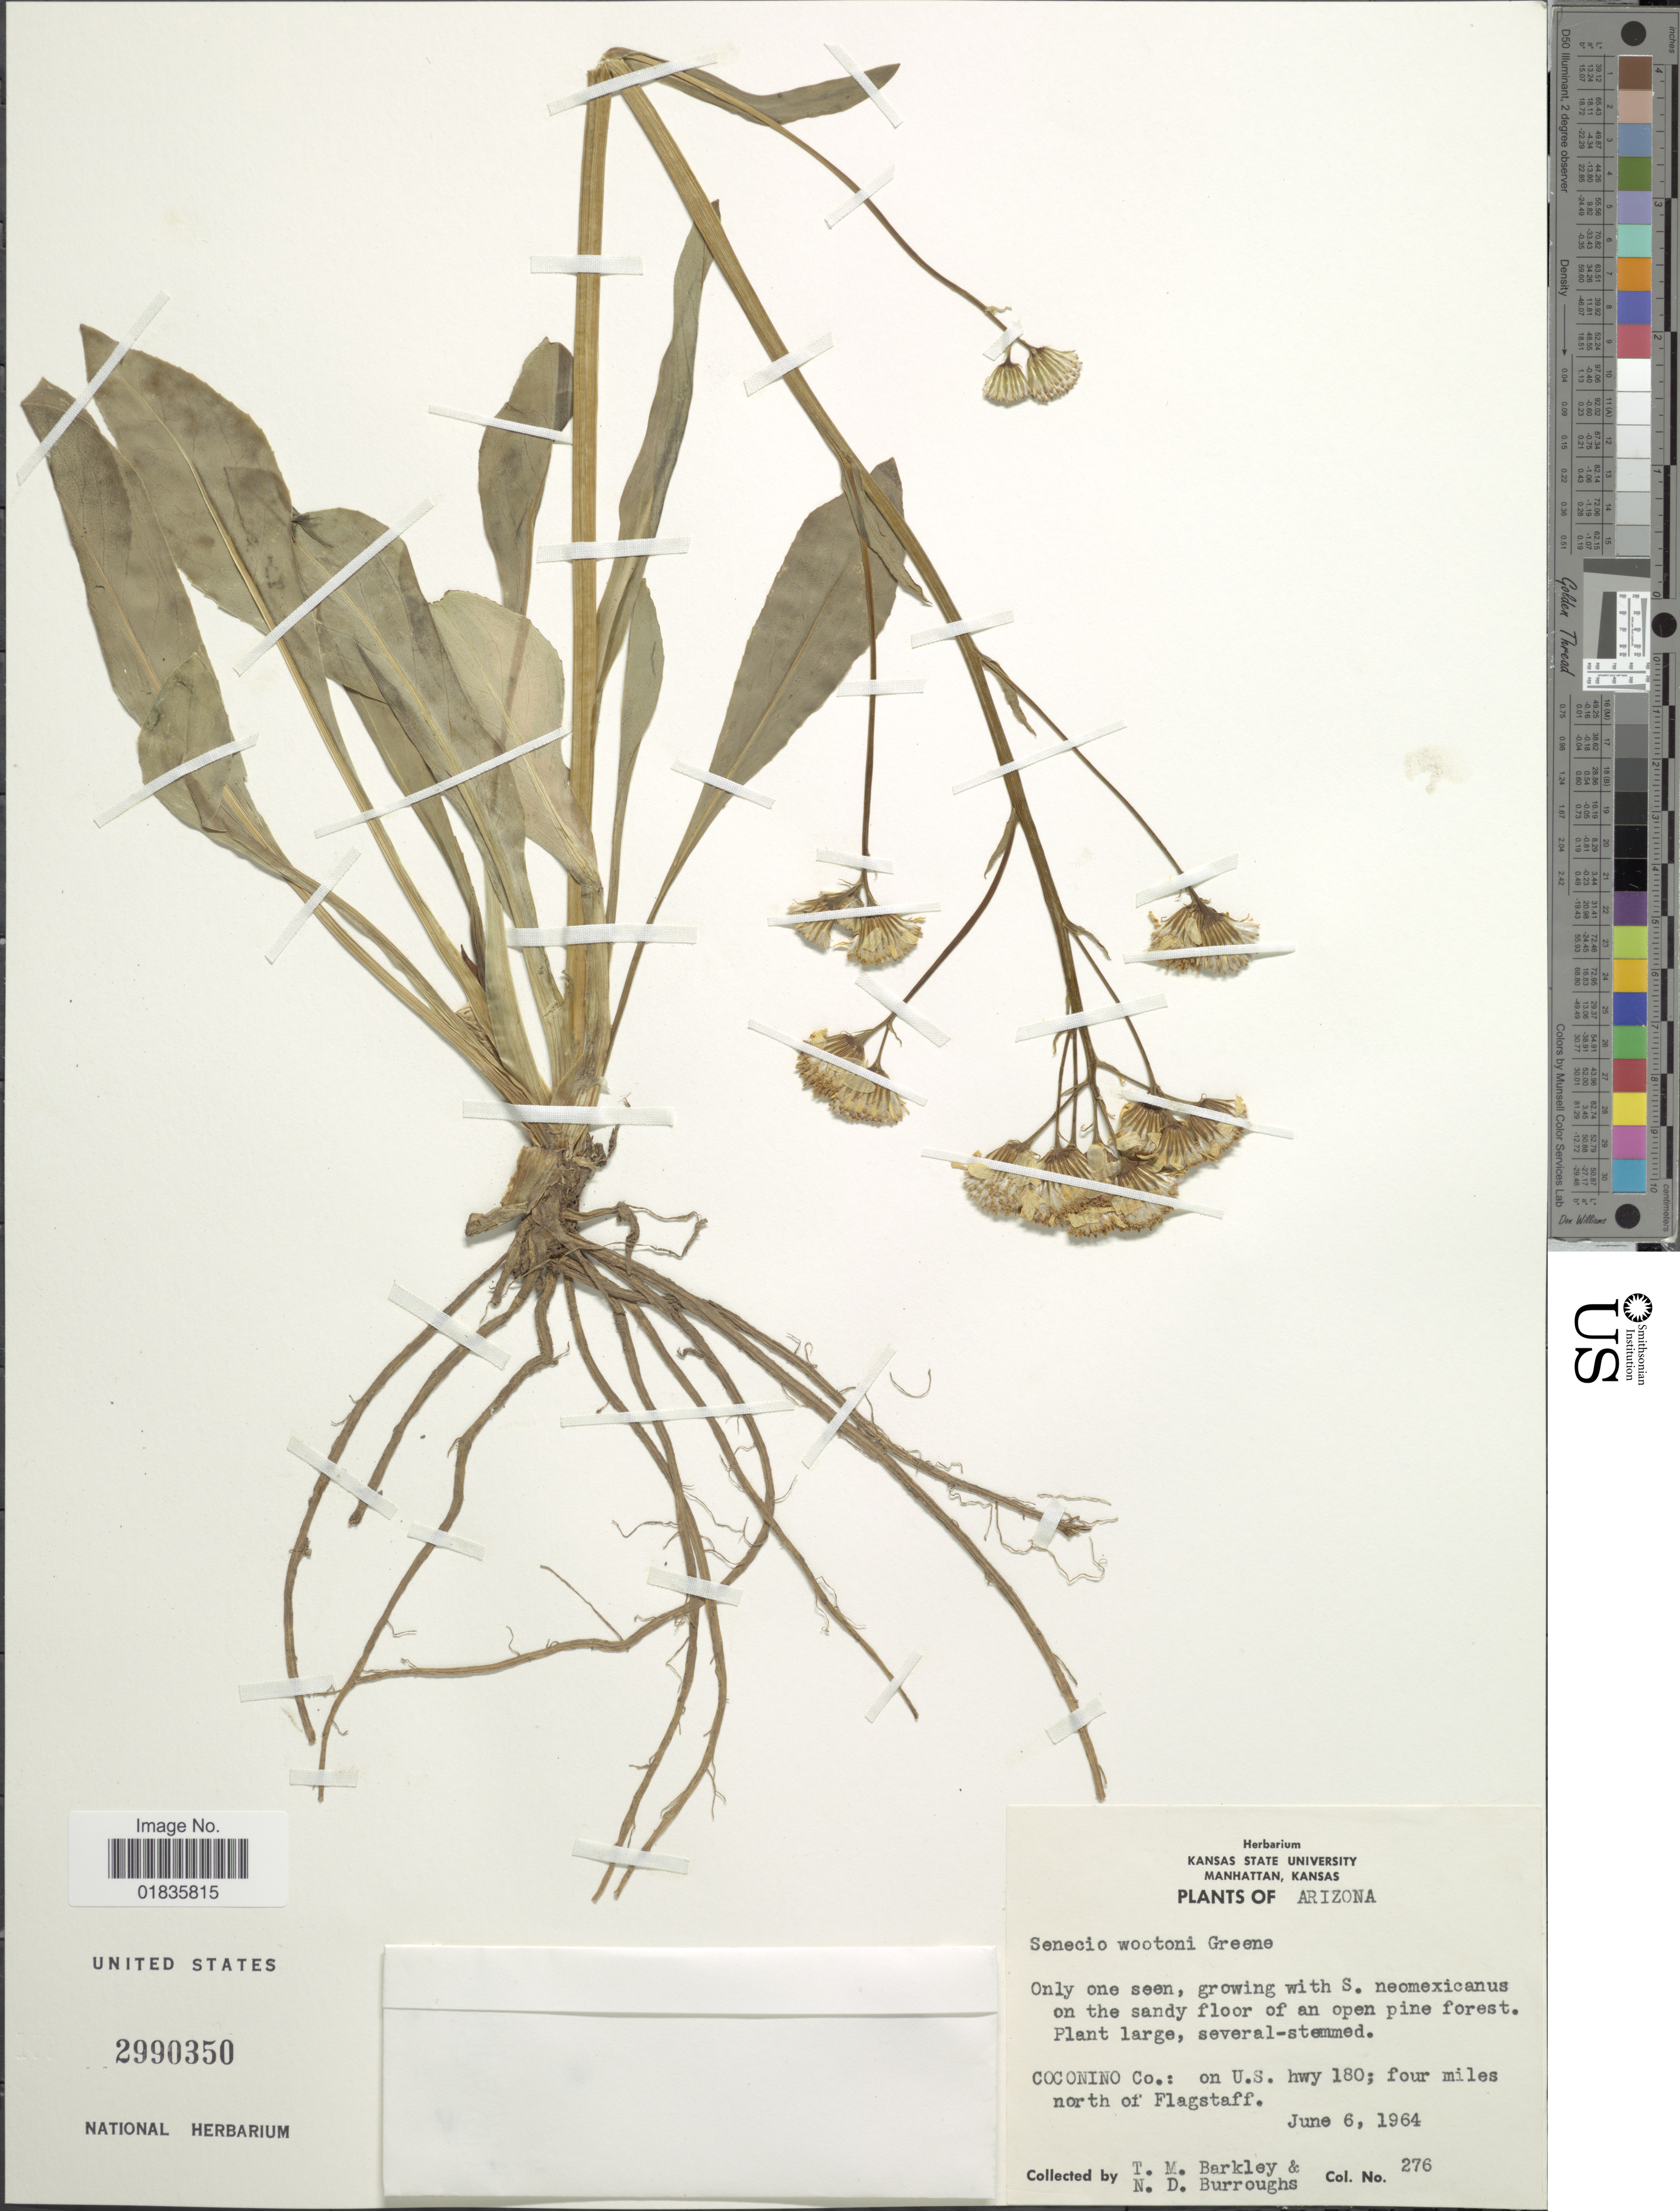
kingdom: Plantae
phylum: Tracheophyta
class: Magnoliopsida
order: Asterales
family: Asteraceae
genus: Senecio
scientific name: Senecio wootonii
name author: Greene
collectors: T. M. Barkley & N. Burroughs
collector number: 276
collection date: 1964-06-06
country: United States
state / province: Arizona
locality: Coconino Co.: on U.S. hwy 180; four miles north of Flagstaff.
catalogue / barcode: US 2990350